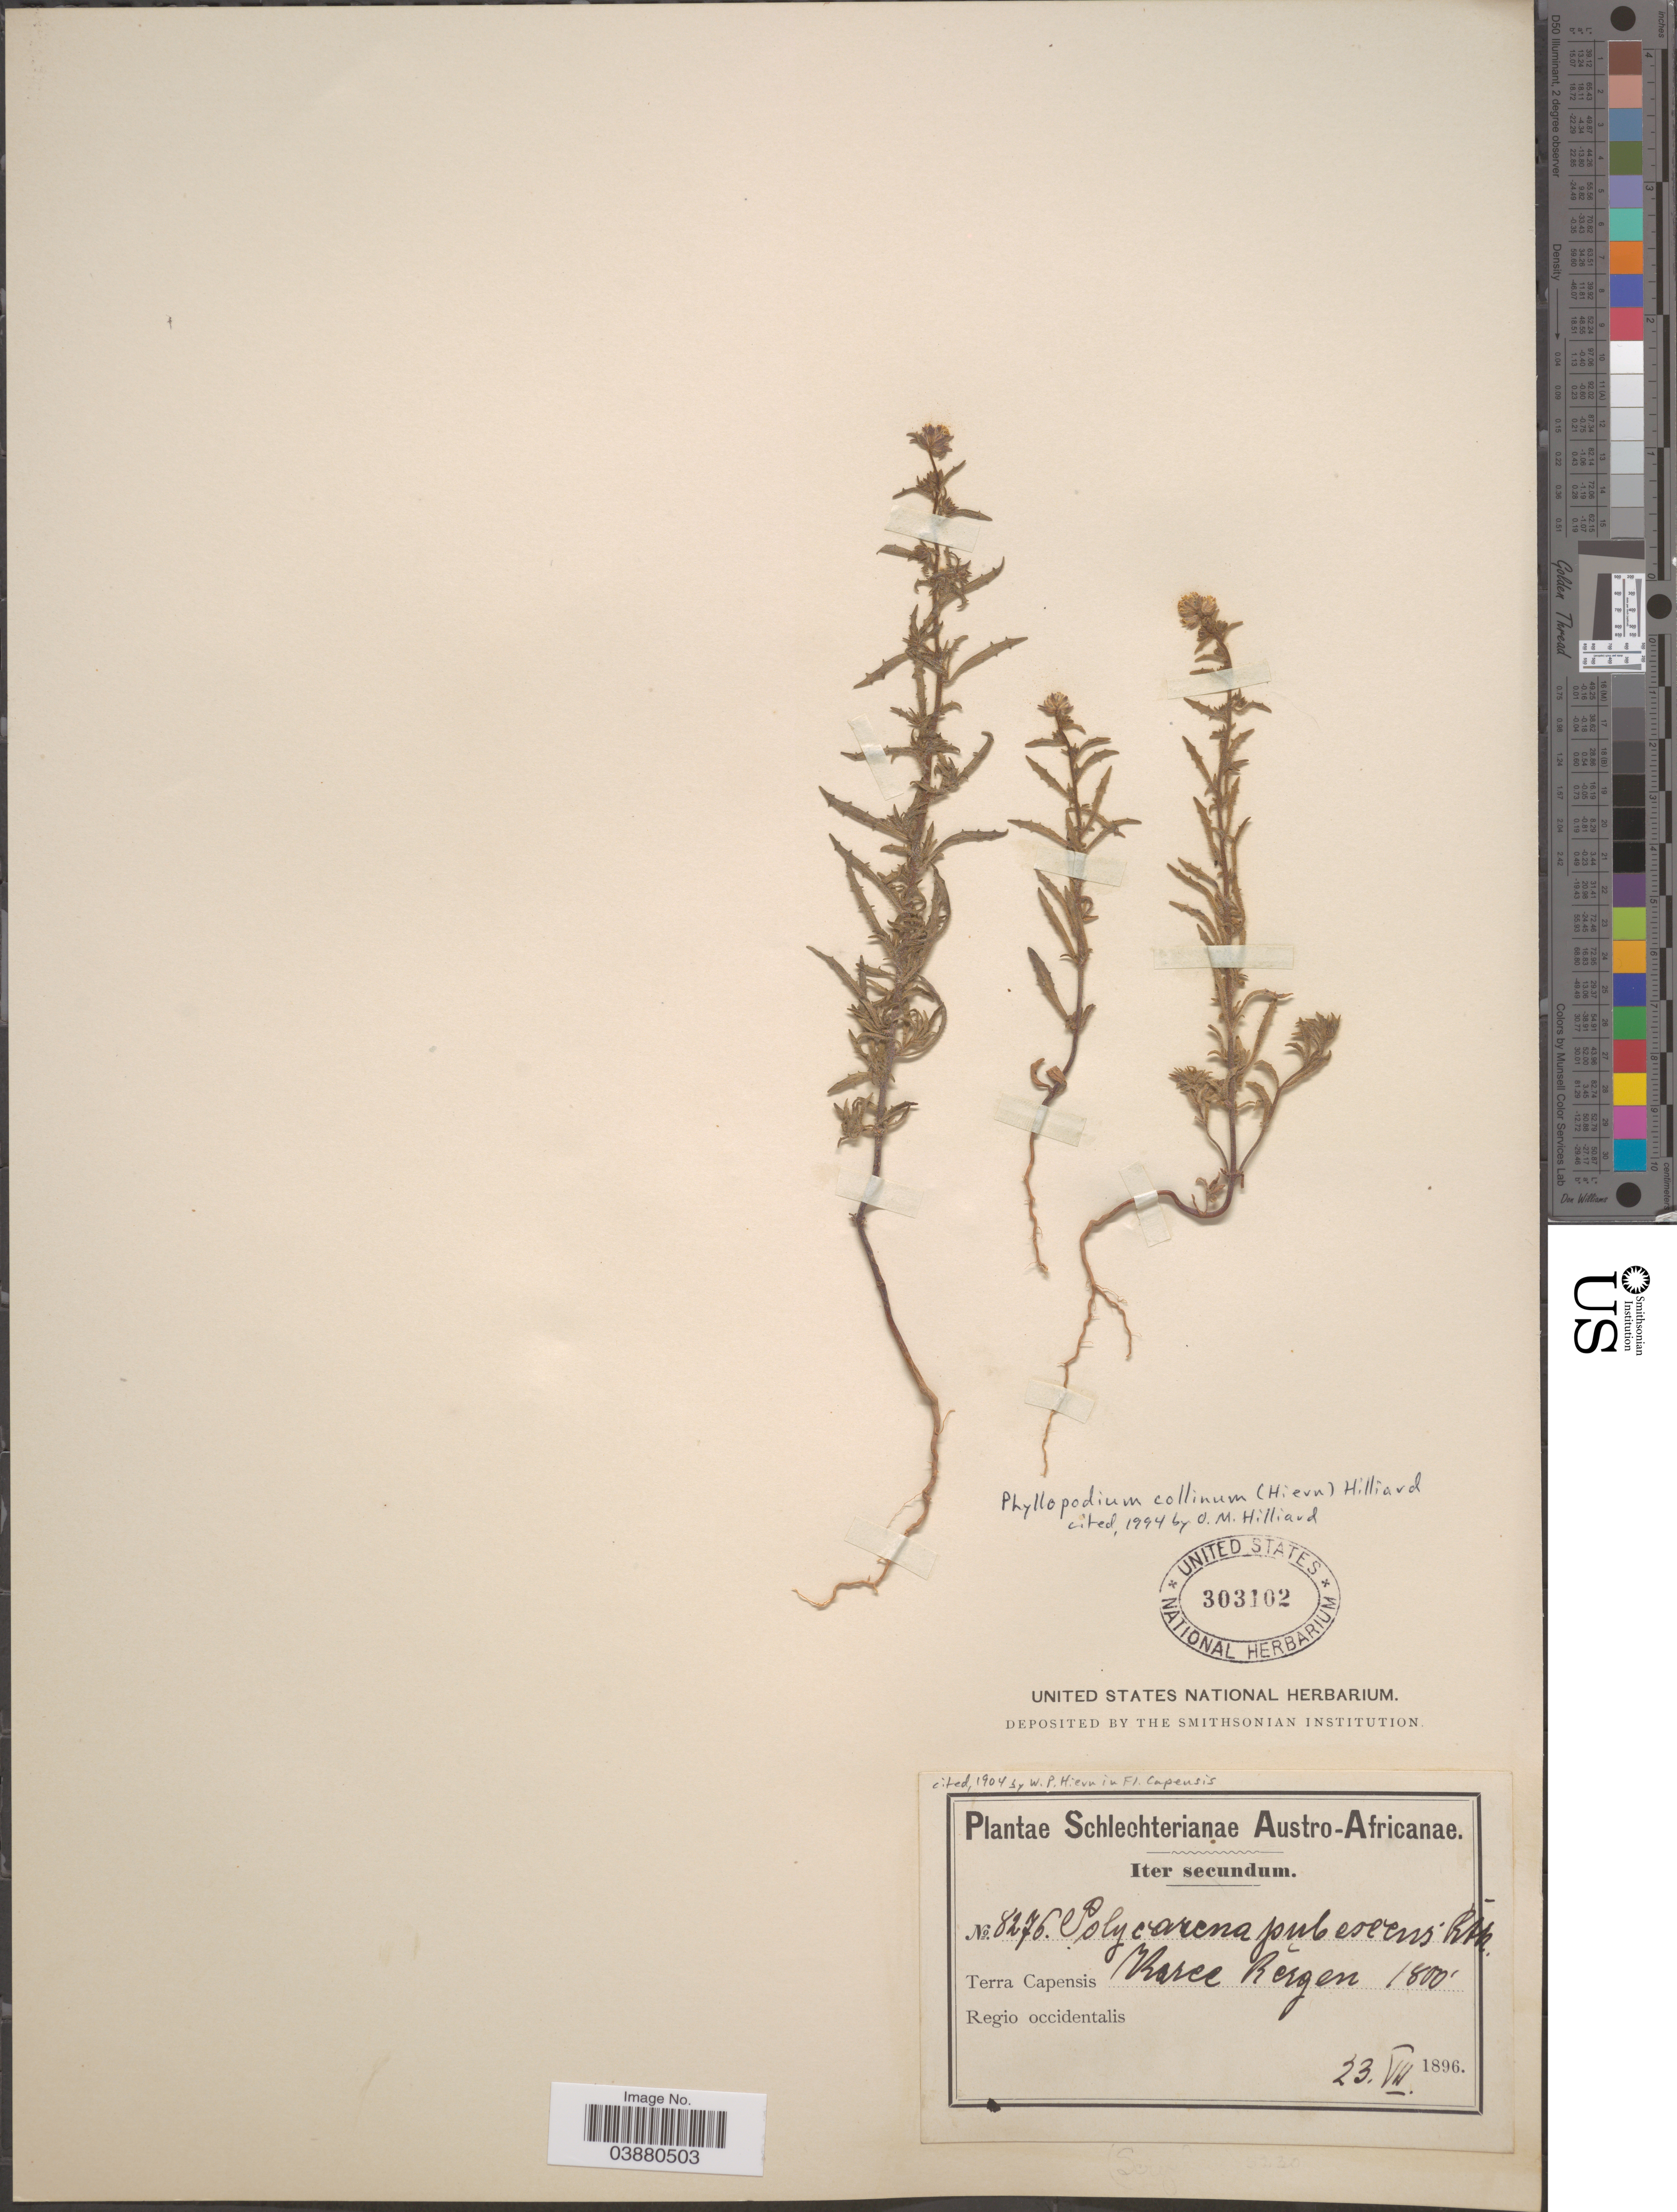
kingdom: Plantae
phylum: Tracheophyta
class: Magnoliopsida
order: Lamiales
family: Scrophulariaceae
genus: Phyllopodium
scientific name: Phyllopodium collinum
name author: (Hiern) Hilliard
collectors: Schlechter, --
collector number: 8276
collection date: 1896-07-23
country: South Africa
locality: Austro-Africanae. Terra Capensis. Karee Bergen. Regio occidentalis.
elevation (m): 549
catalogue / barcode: US 303102